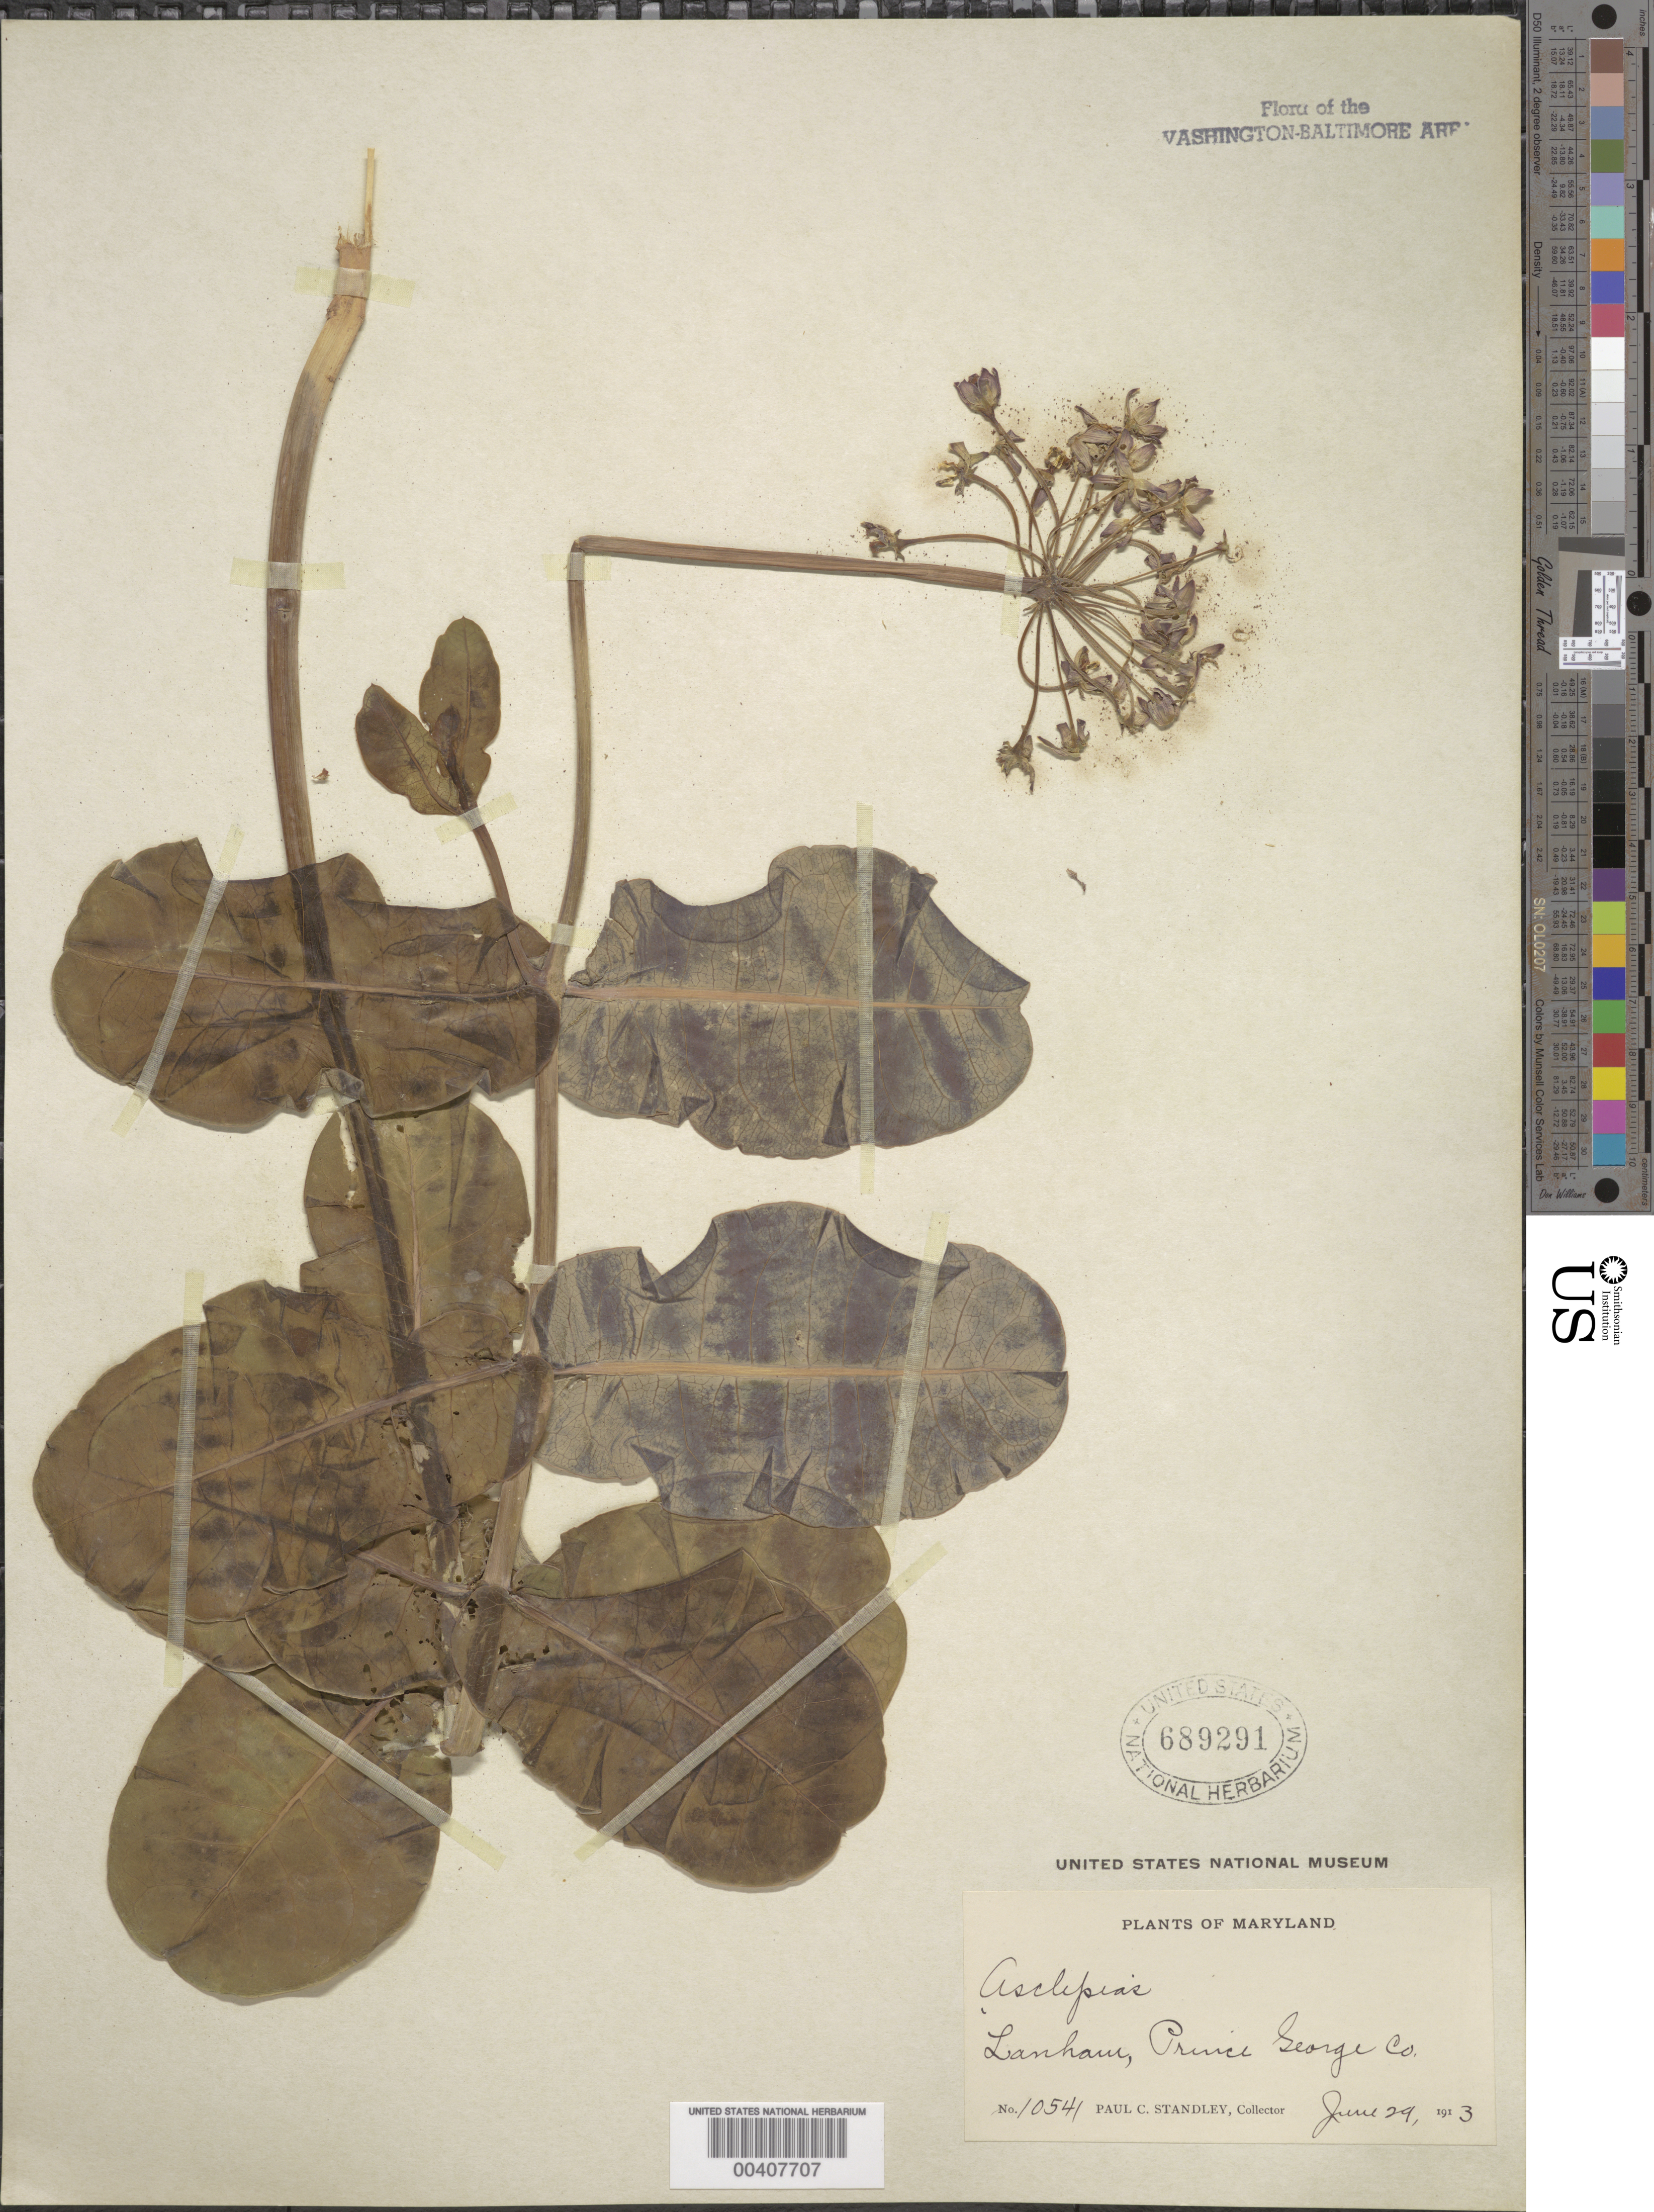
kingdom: Plantae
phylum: Tracheophyta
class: Magnoliopsida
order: Gentianales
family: Apocynaceae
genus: Asclepias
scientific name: Asclepias amplexicaulis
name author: J. Small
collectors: P. C. Standley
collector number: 10541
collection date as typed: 29 Jun 1913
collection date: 1913-06-29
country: United States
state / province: Maryland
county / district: Prince George's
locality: Lanham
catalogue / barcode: US 689291